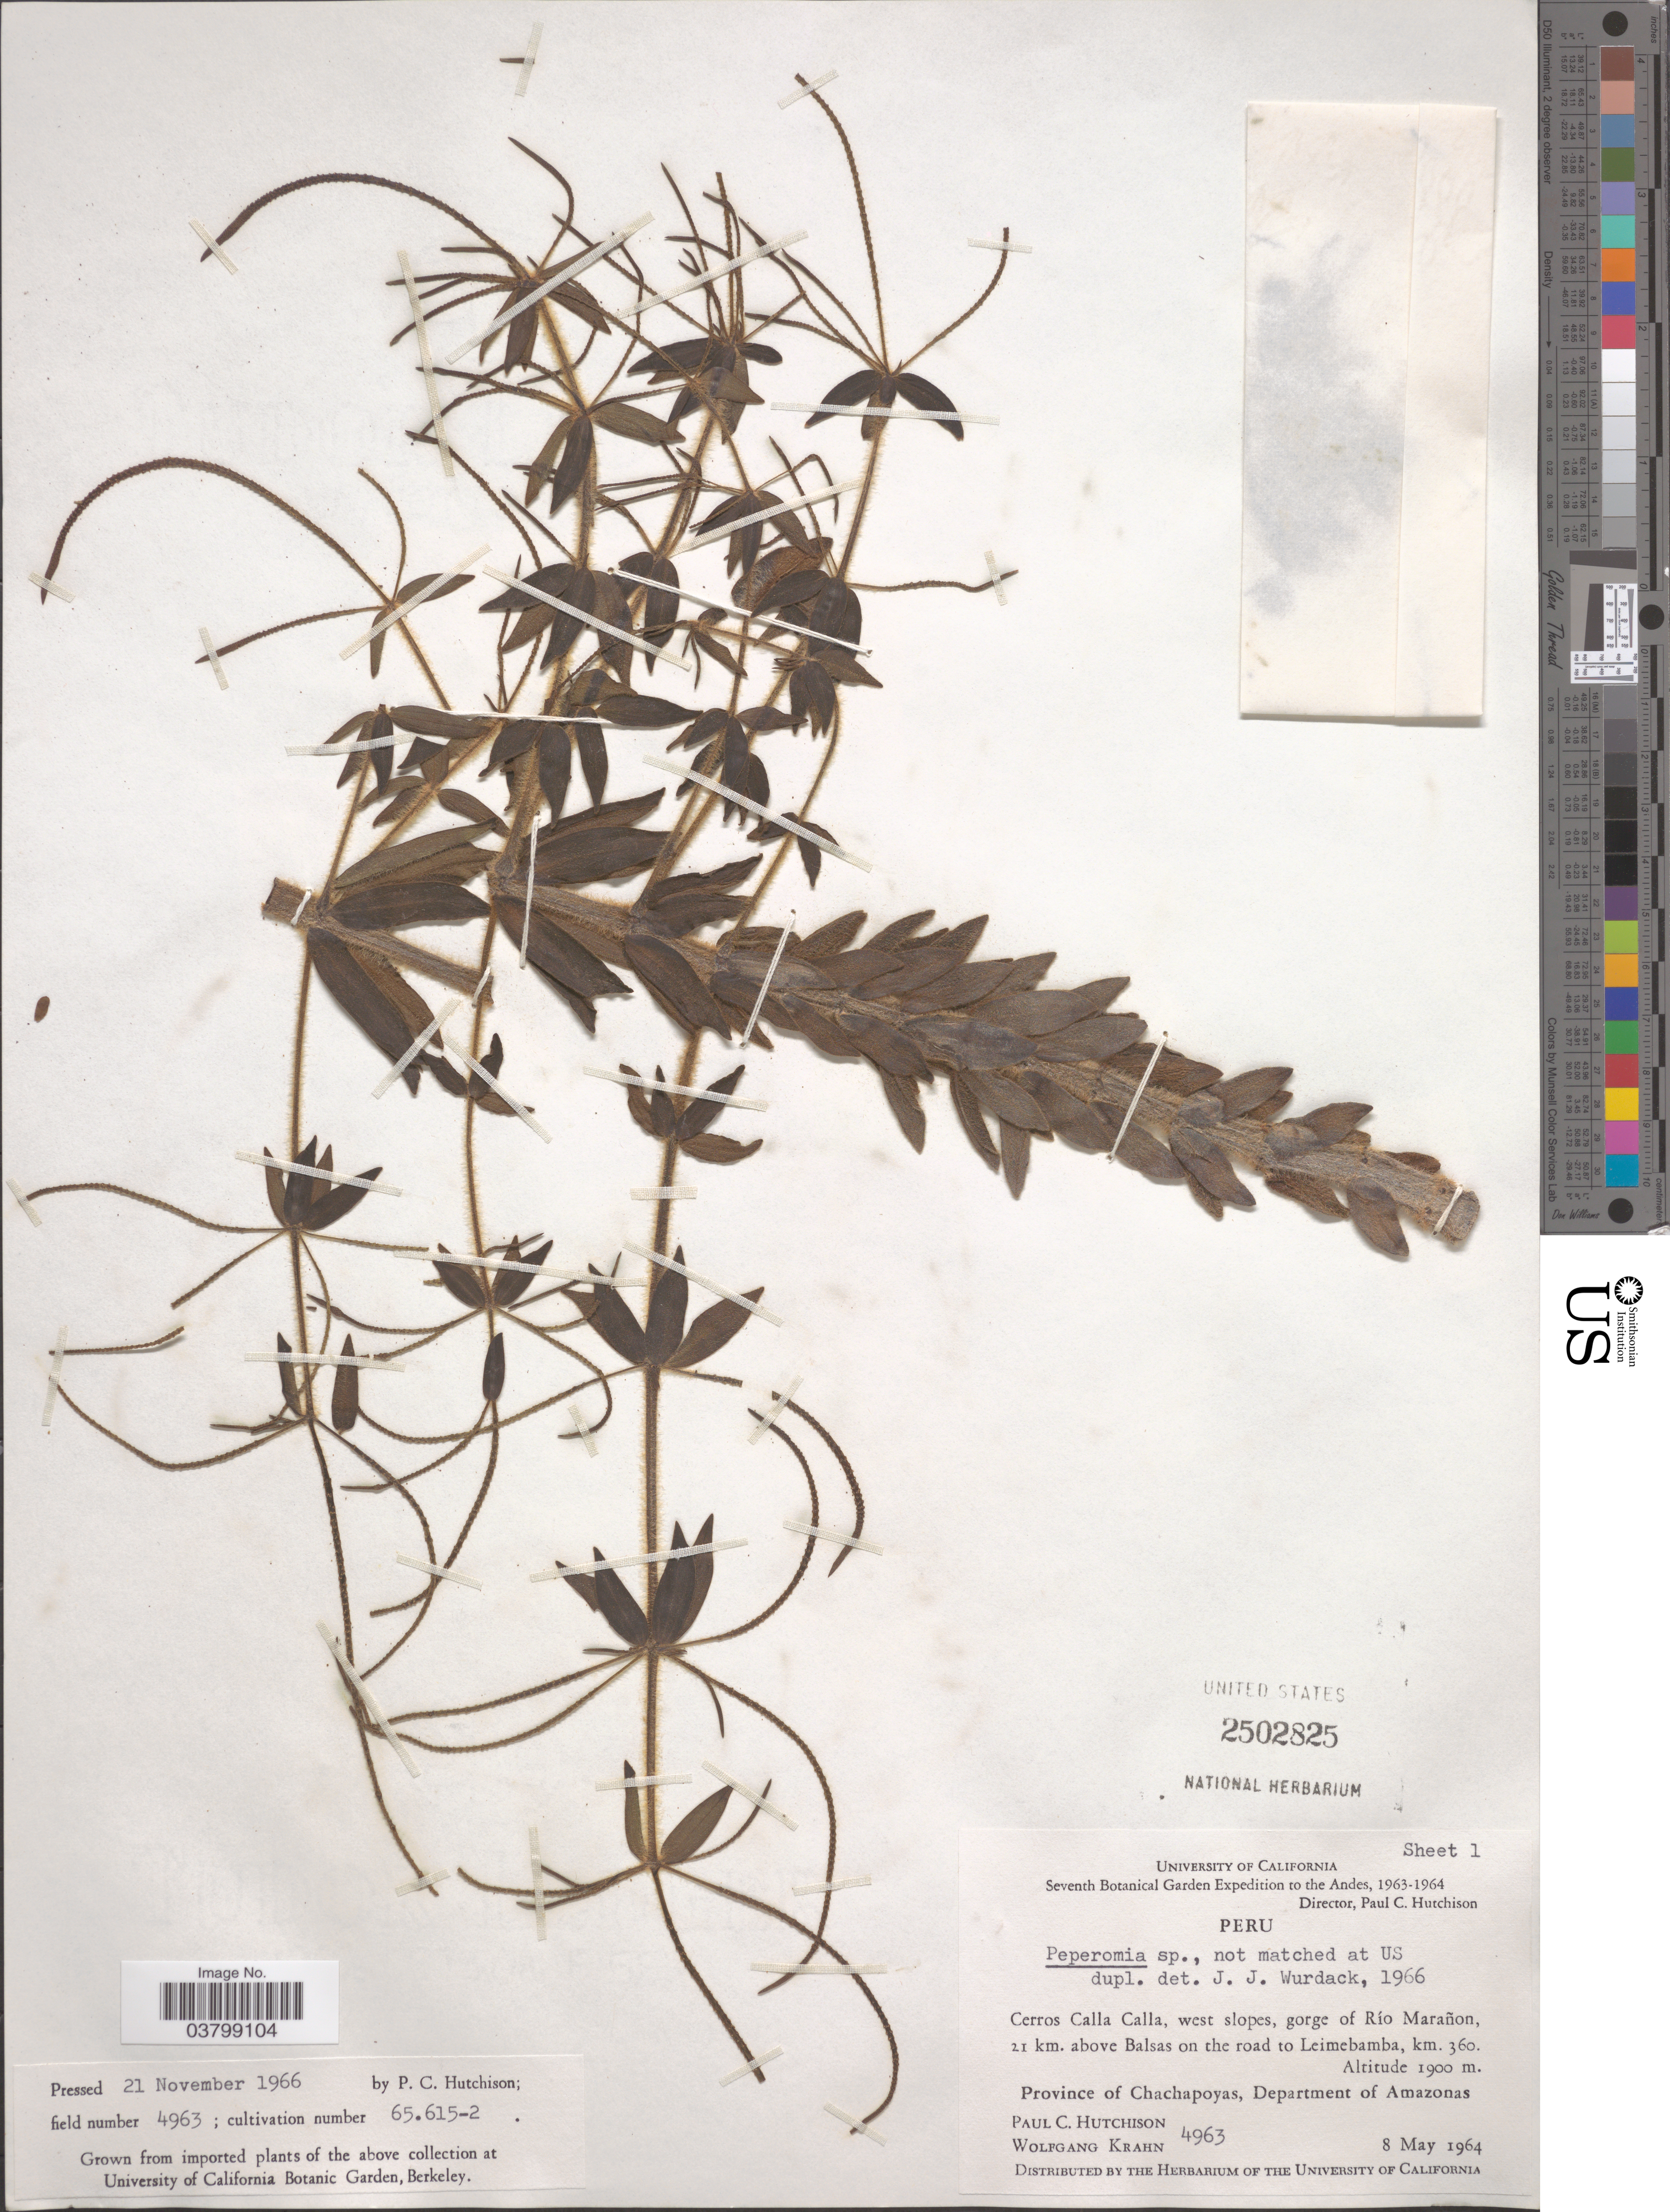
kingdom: Plantae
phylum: Tracheophyta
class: Magnoliopsida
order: Piperales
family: Piperaceae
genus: Peperomia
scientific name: Peperomia sp.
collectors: P. C. Hutchison & W. Krahn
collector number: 4963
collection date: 1964-05-08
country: Peru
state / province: Amazonas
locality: The Andes. Cerros Calla Calla, west slopes, gorge of Río Marañon, 21 km. above Balsas on the road to Leimebamba, km. 360. Province of Chachapoyas, Department of Amazonas.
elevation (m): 1900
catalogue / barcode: US 2502825